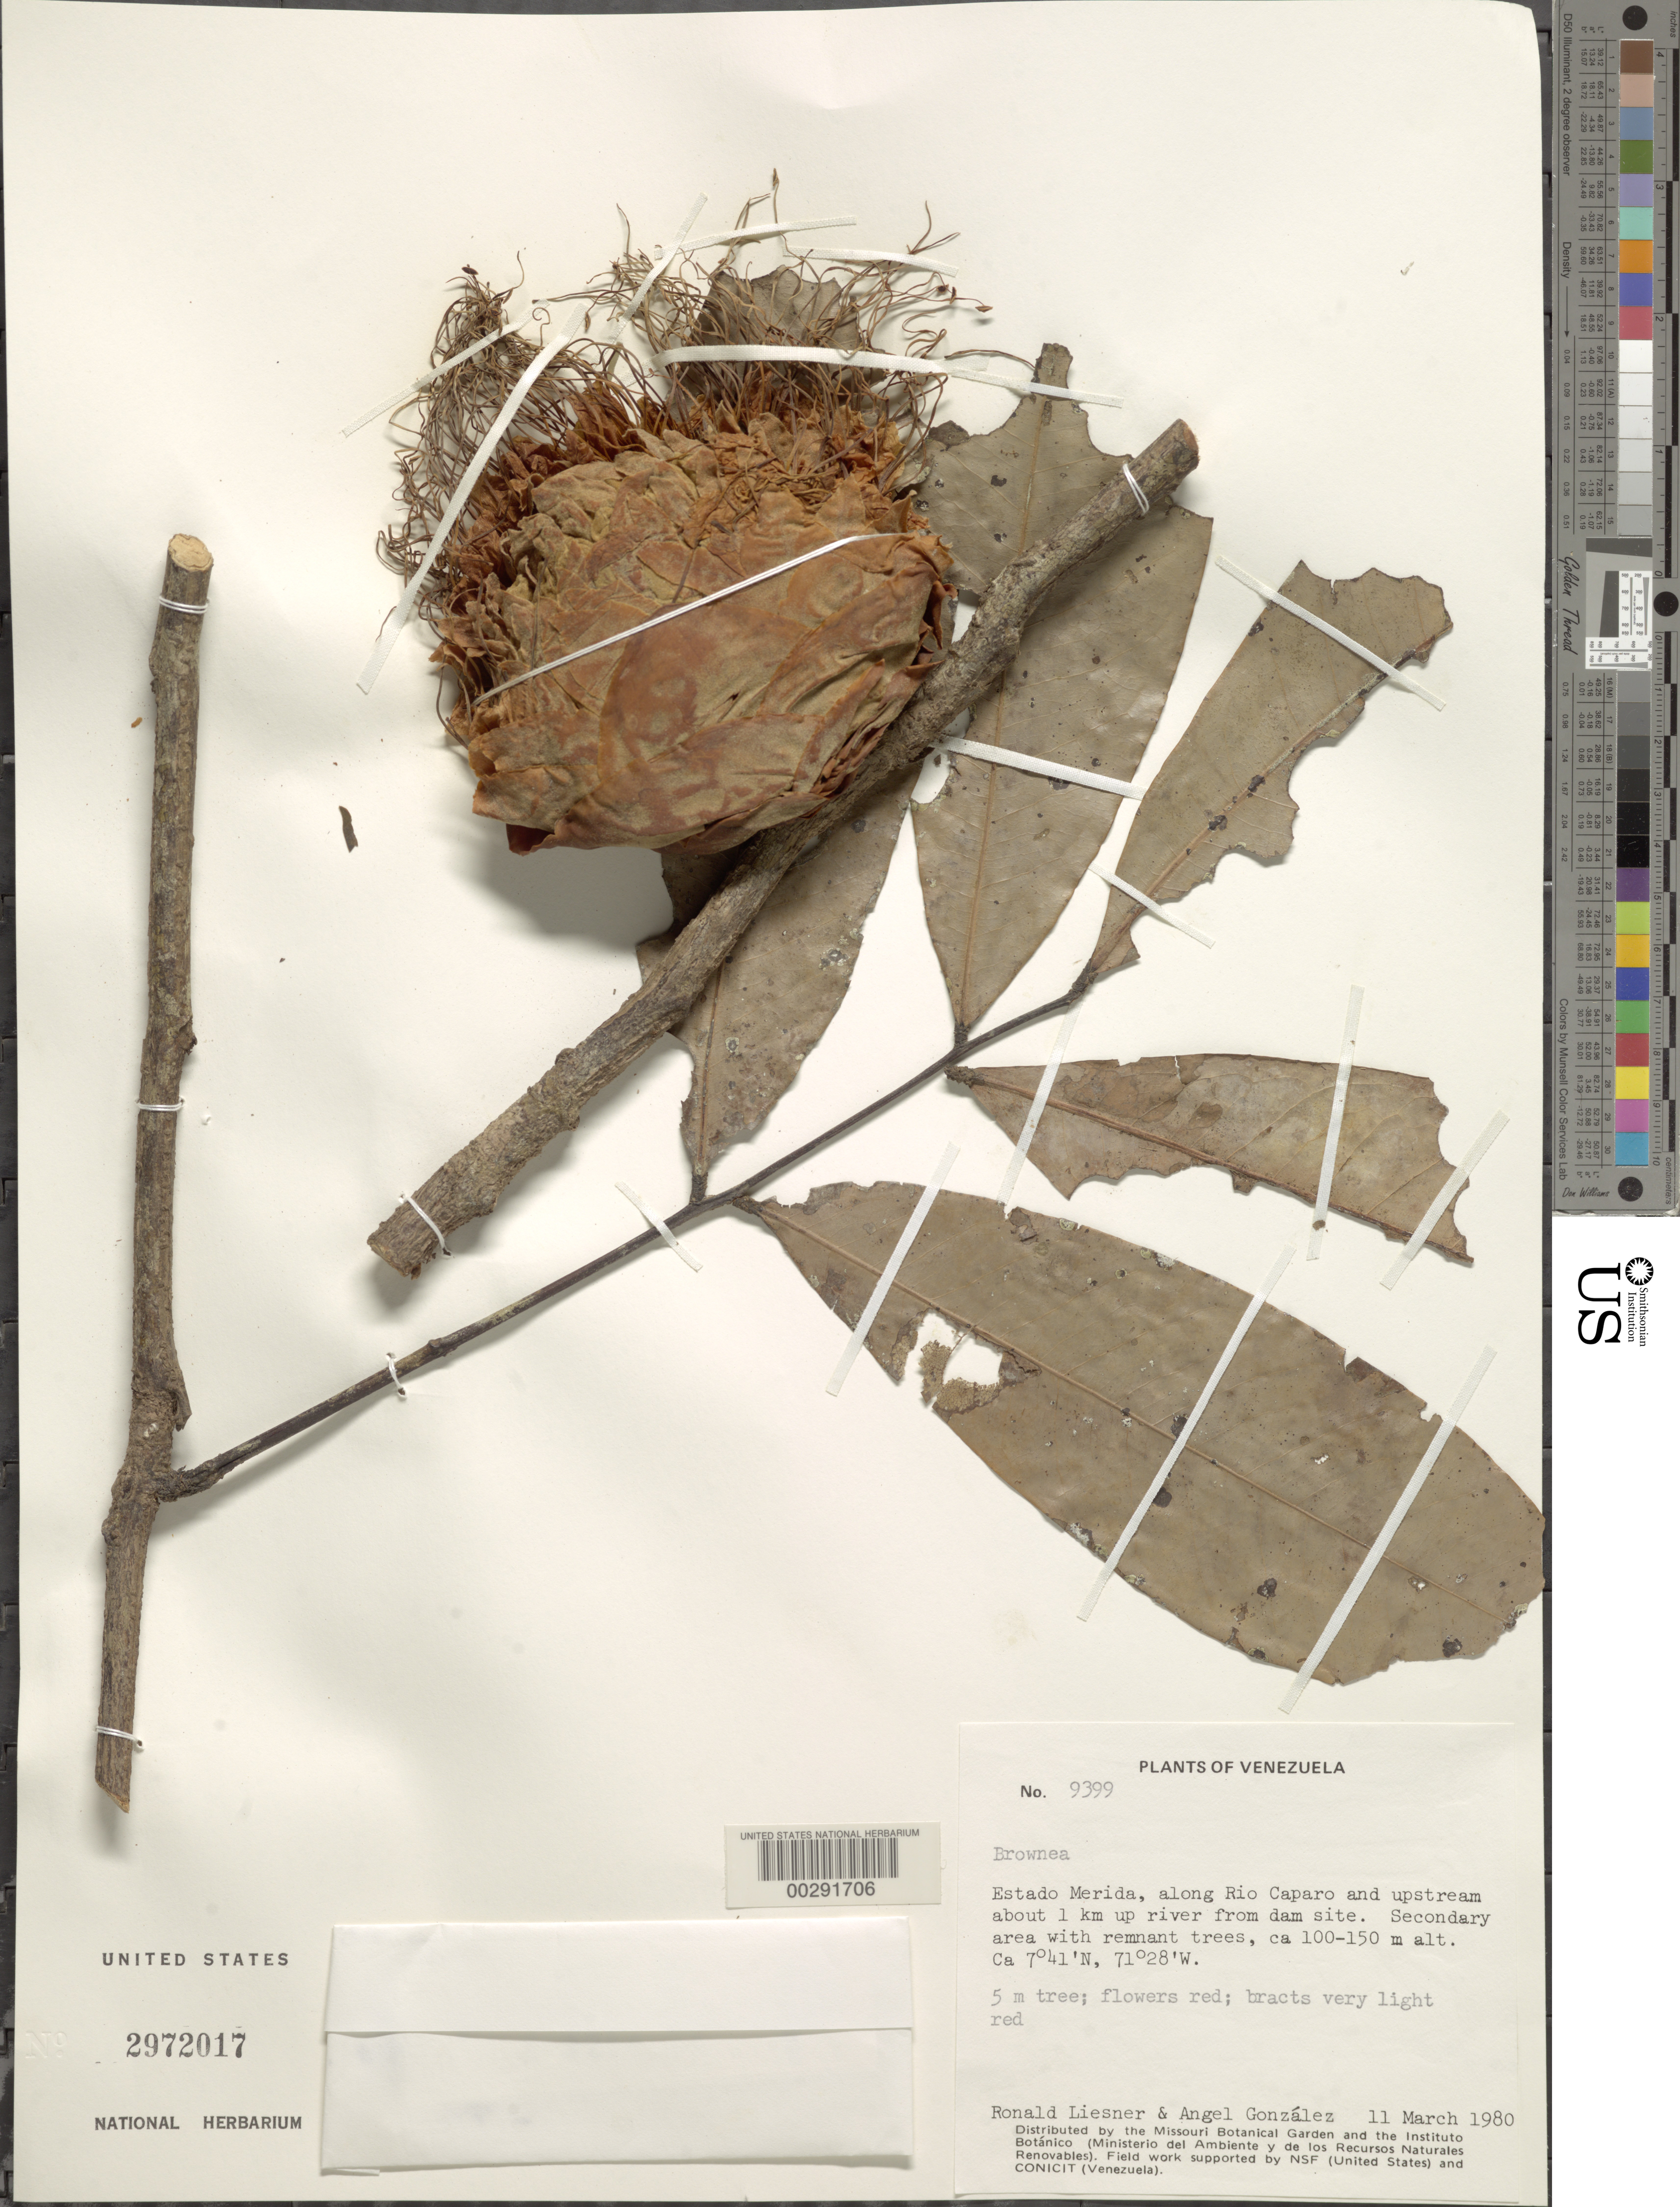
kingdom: Plantae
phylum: Tracheophyta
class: Magnoliopsida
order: Fabales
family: Fabaceae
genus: Brownea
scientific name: Brownea macrophylla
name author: B.L. Linden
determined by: Santos-Silva, J.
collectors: R. L. Liesner & A. C. González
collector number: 9399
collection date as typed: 11 Mar 1980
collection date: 1980-03-11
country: Venezuela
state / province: Mérida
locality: Along rio caparo and upstream about 1 km up river from dam site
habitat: Secondary area with remnant trees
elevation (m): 100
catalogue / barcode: US 2972017